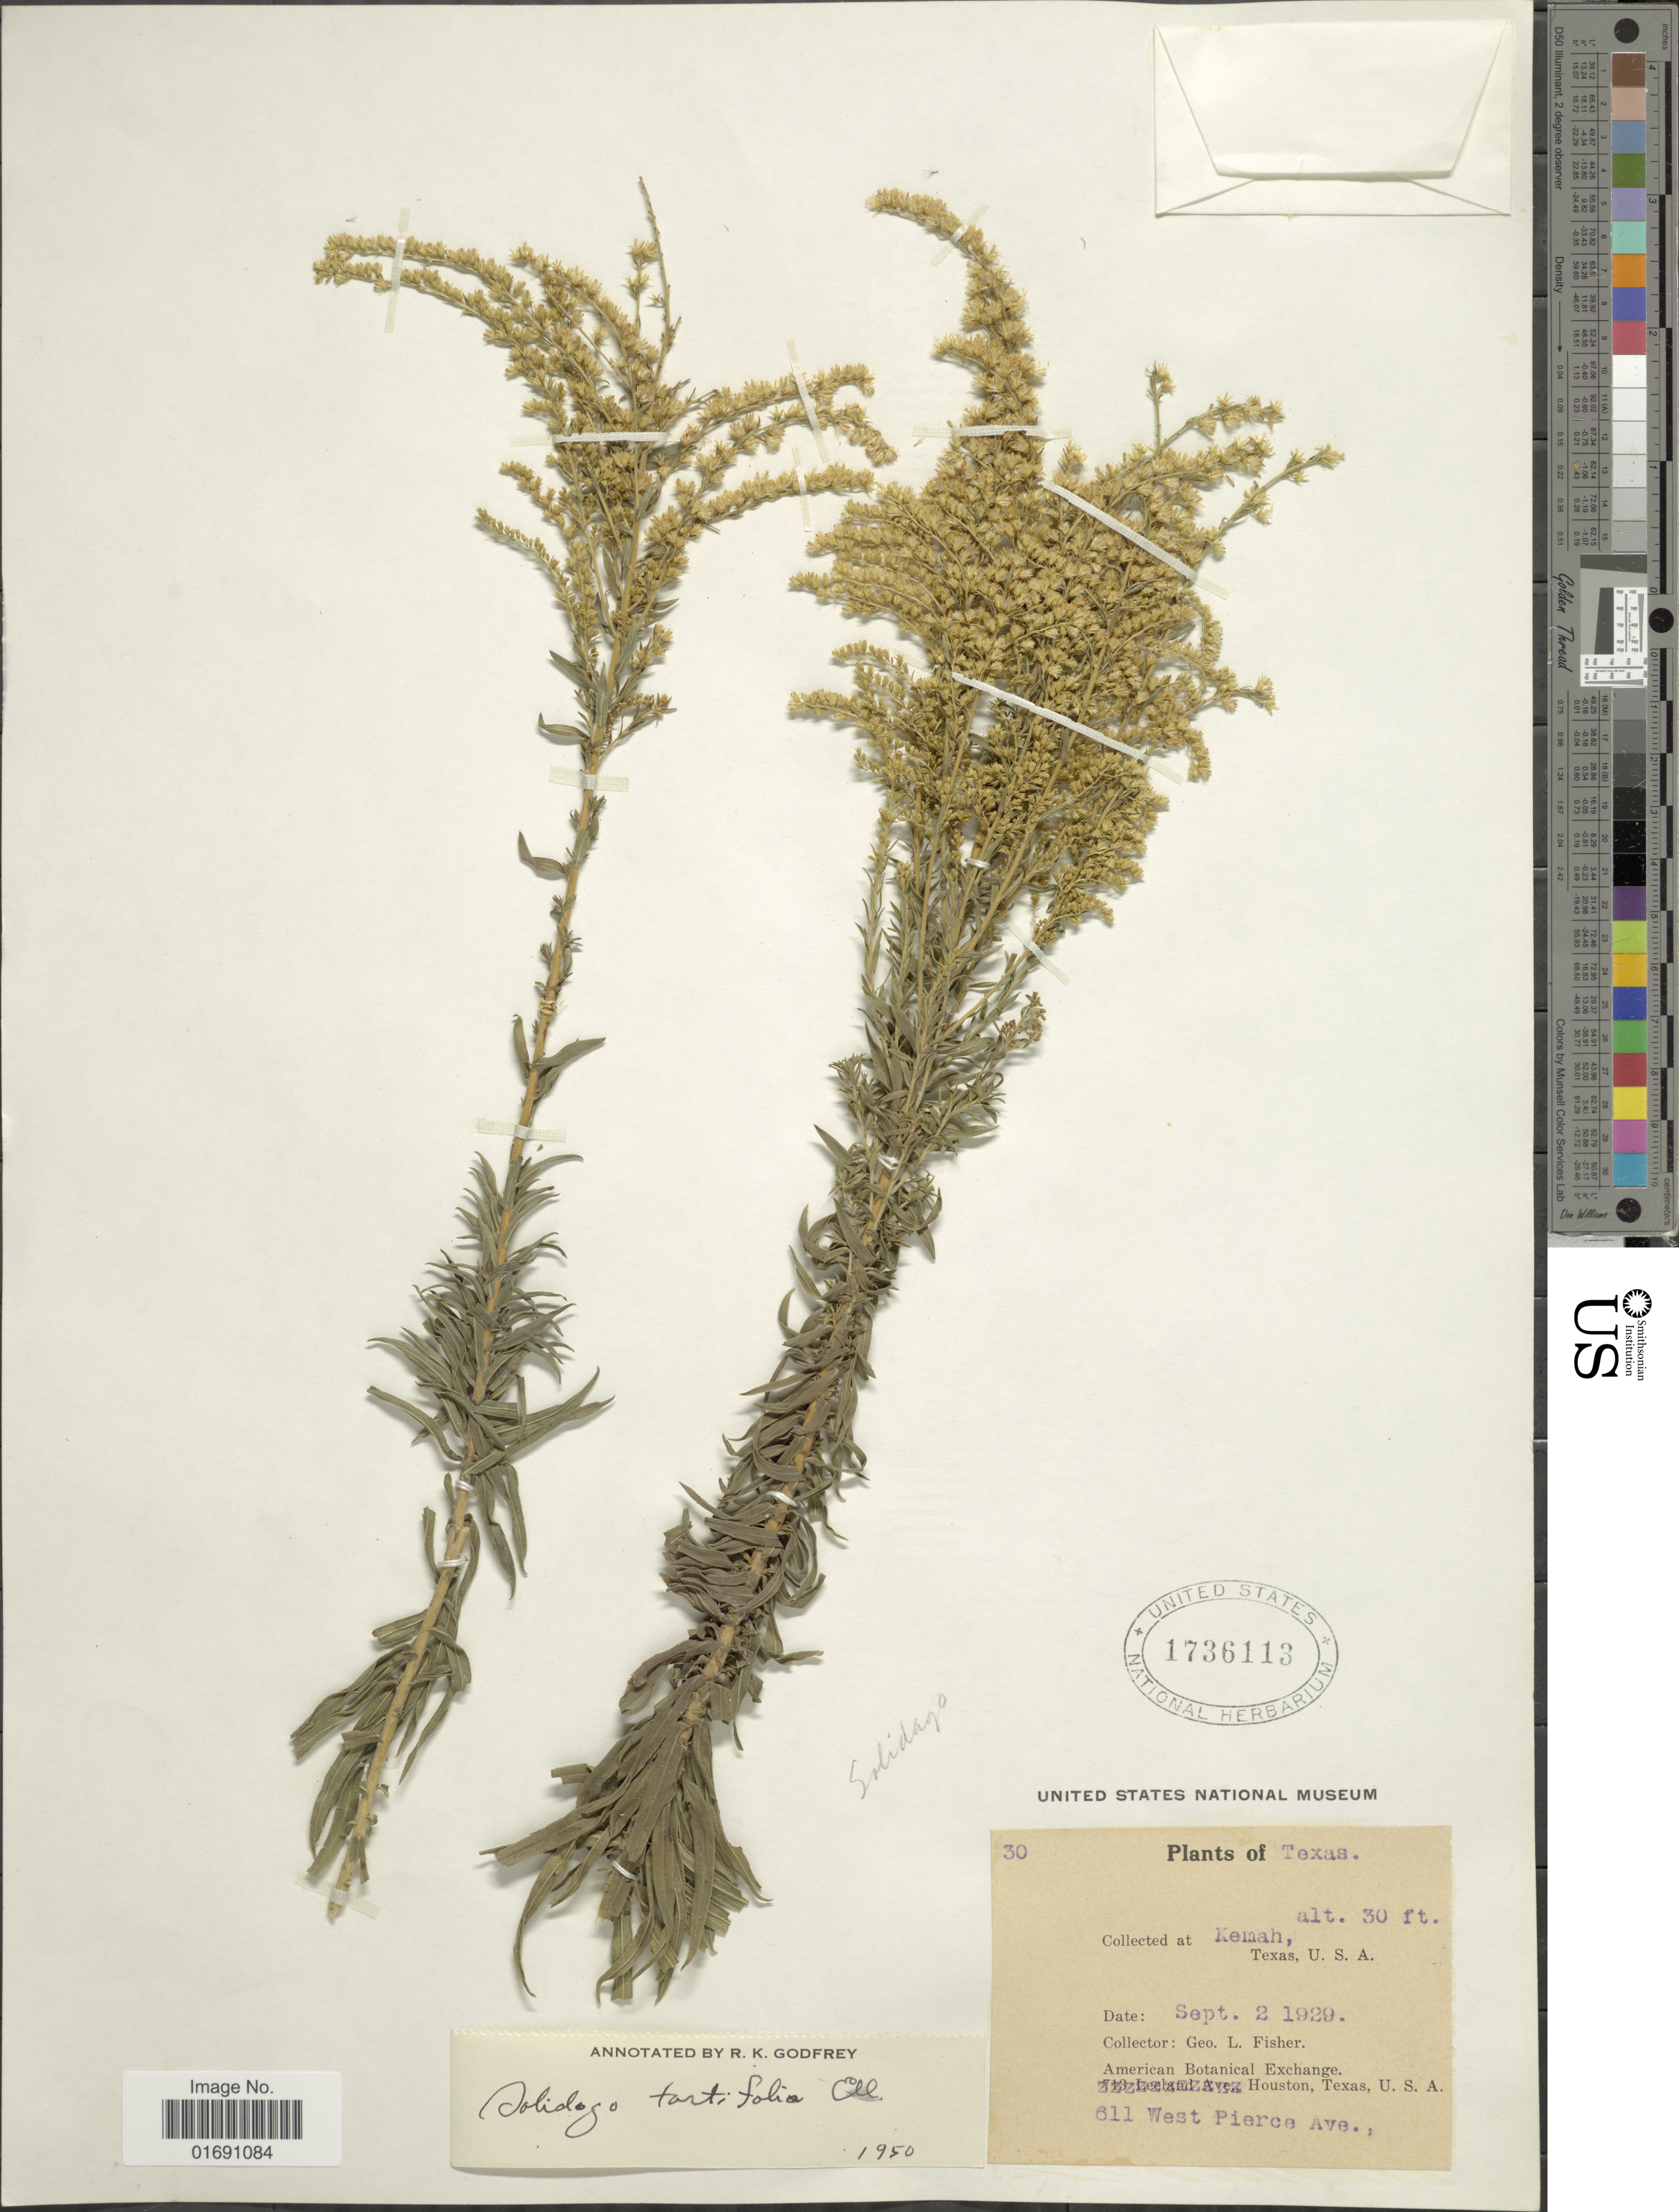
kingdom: Plantae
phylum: Tracheophyta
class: Magnoliopsida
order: Asterales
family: Asteraceae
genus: Solidago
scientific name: Solidago tortifolia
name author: Elliott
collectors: G. L. Fisher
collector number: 30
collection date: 1929-09-02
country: United States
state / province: Texas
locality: Kemah,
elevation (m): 9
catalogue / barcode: US 1736113